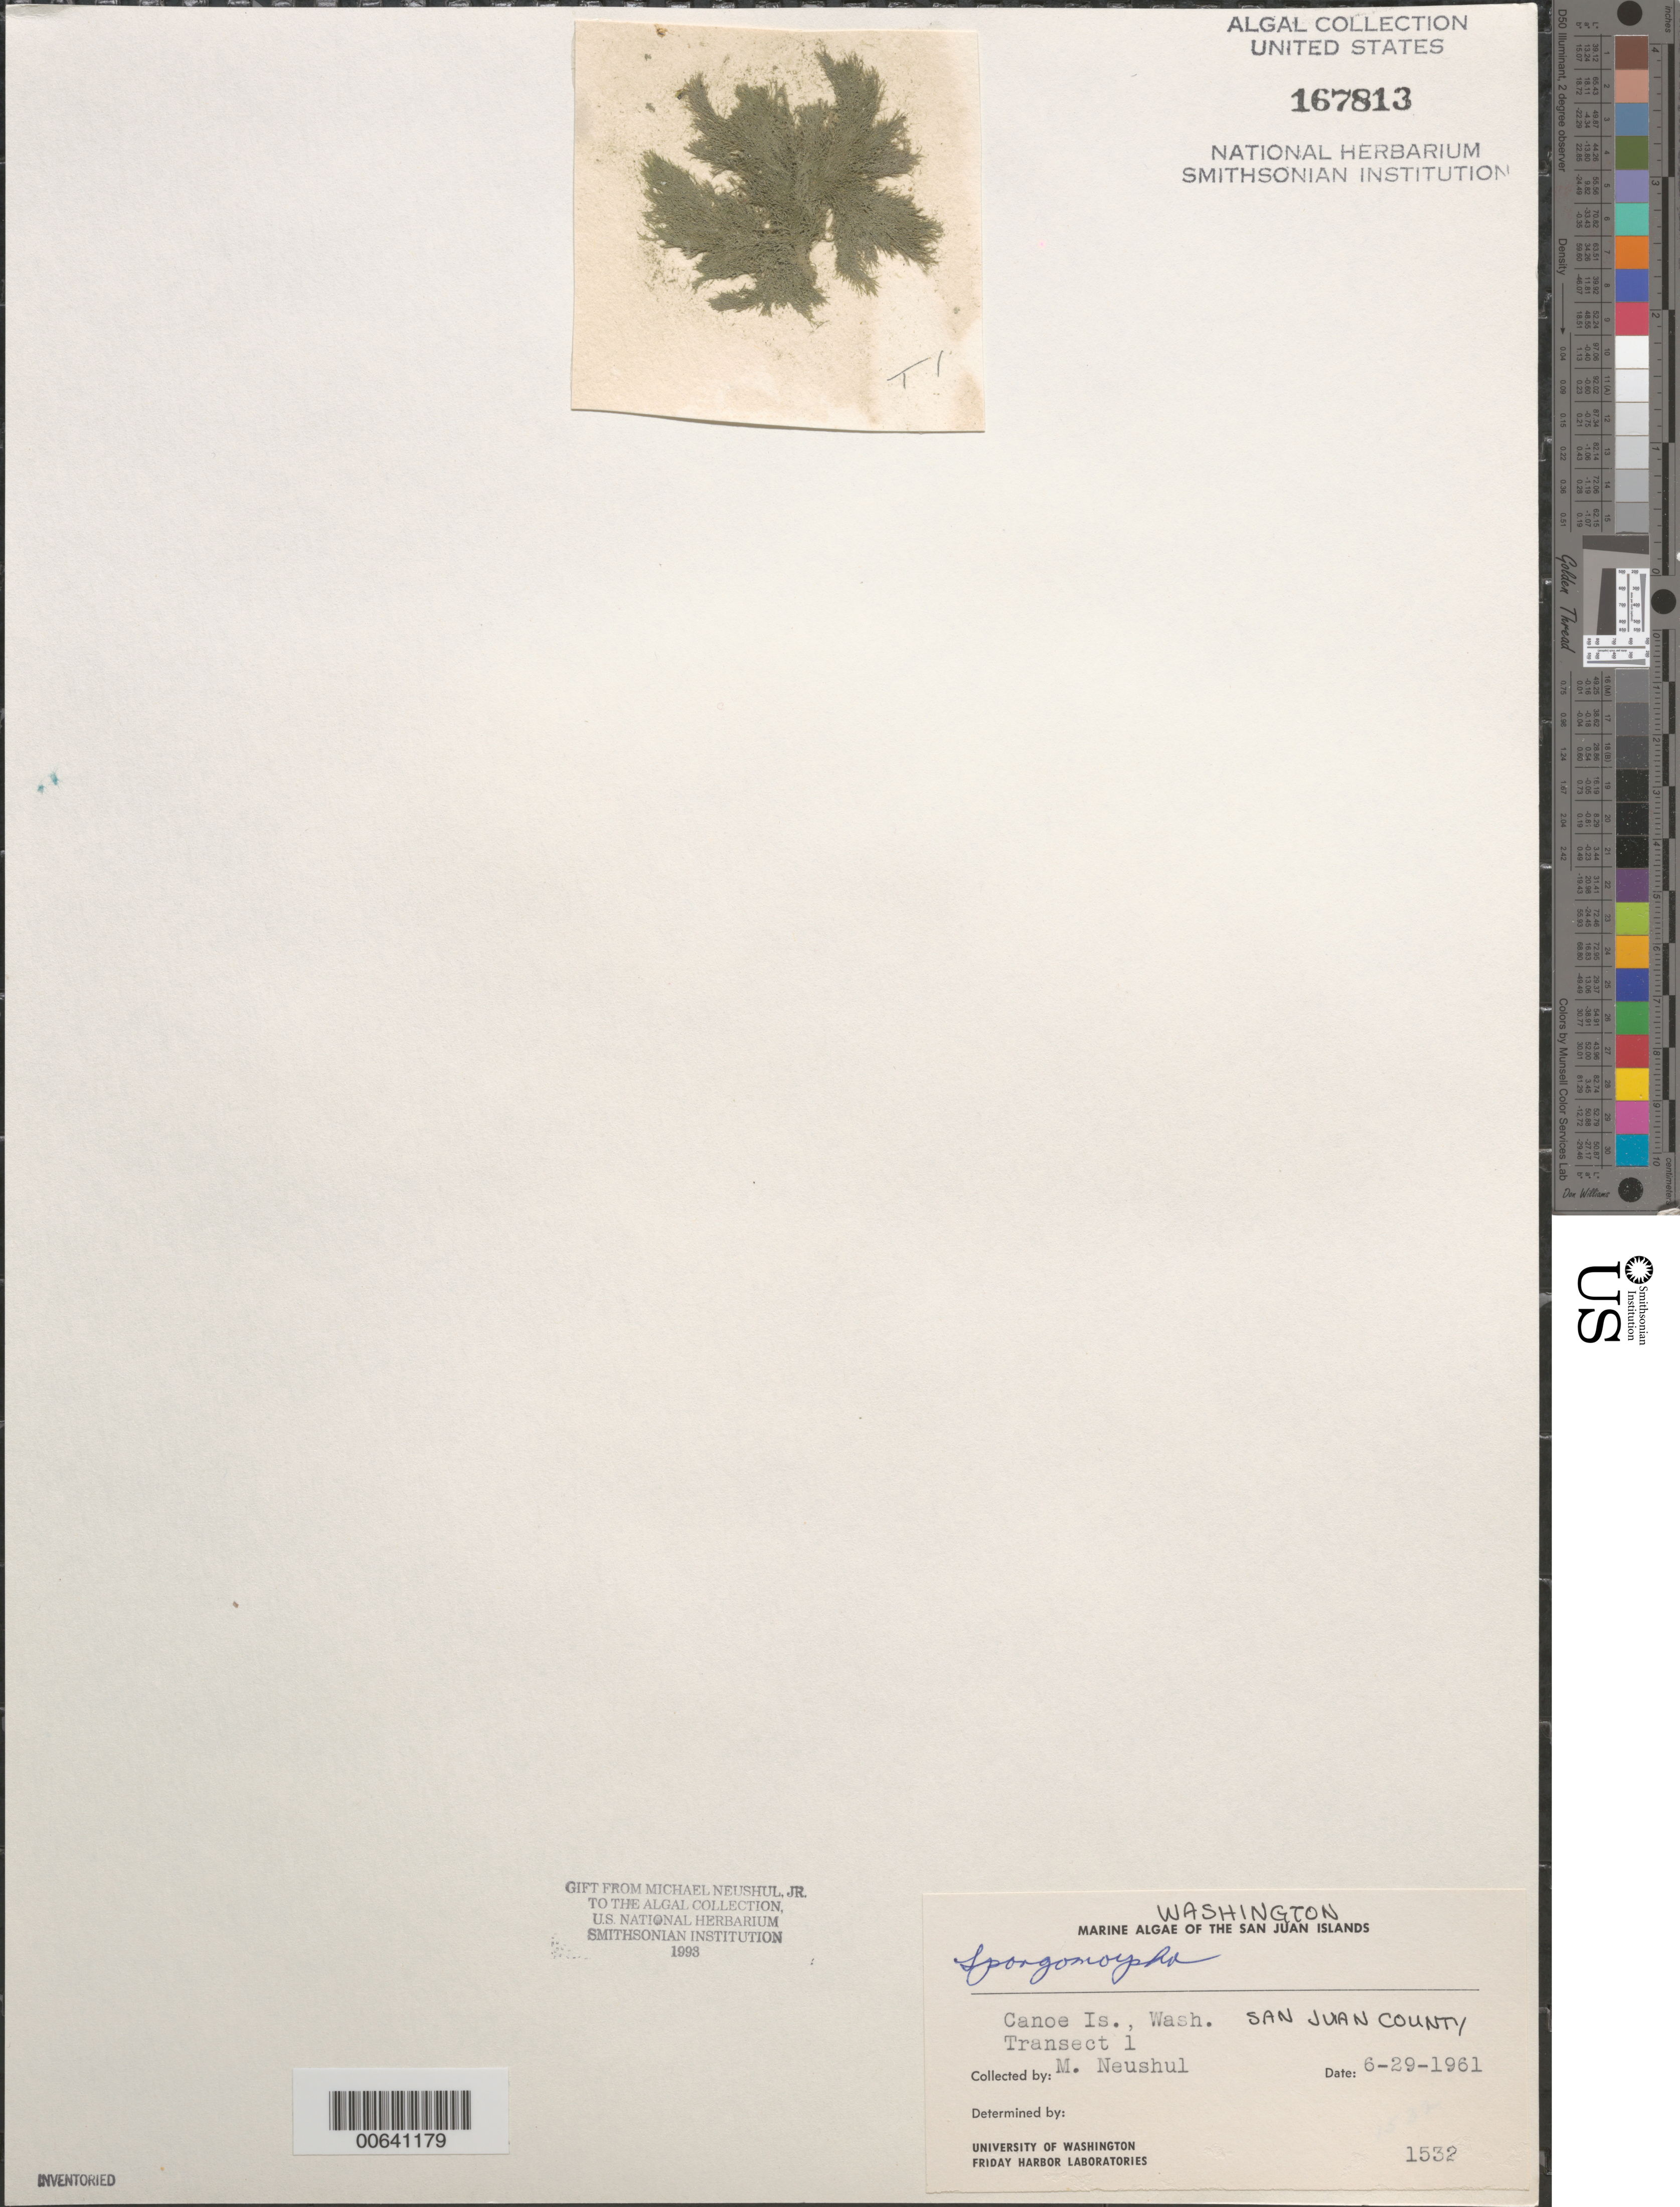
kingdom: Plantae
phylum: Chlorophyta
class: Ulvophyceae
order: Ulotrichales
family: Ulotrichaceae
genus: Spongomorpha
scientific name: Spongomorpha sp.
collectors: M. Neushul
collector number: Neushul 1532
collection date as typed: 29 Jun 1961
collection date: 1961-06-29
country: United States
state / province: Washington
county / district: San Juan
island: Canoe Island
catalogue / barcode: US 167813